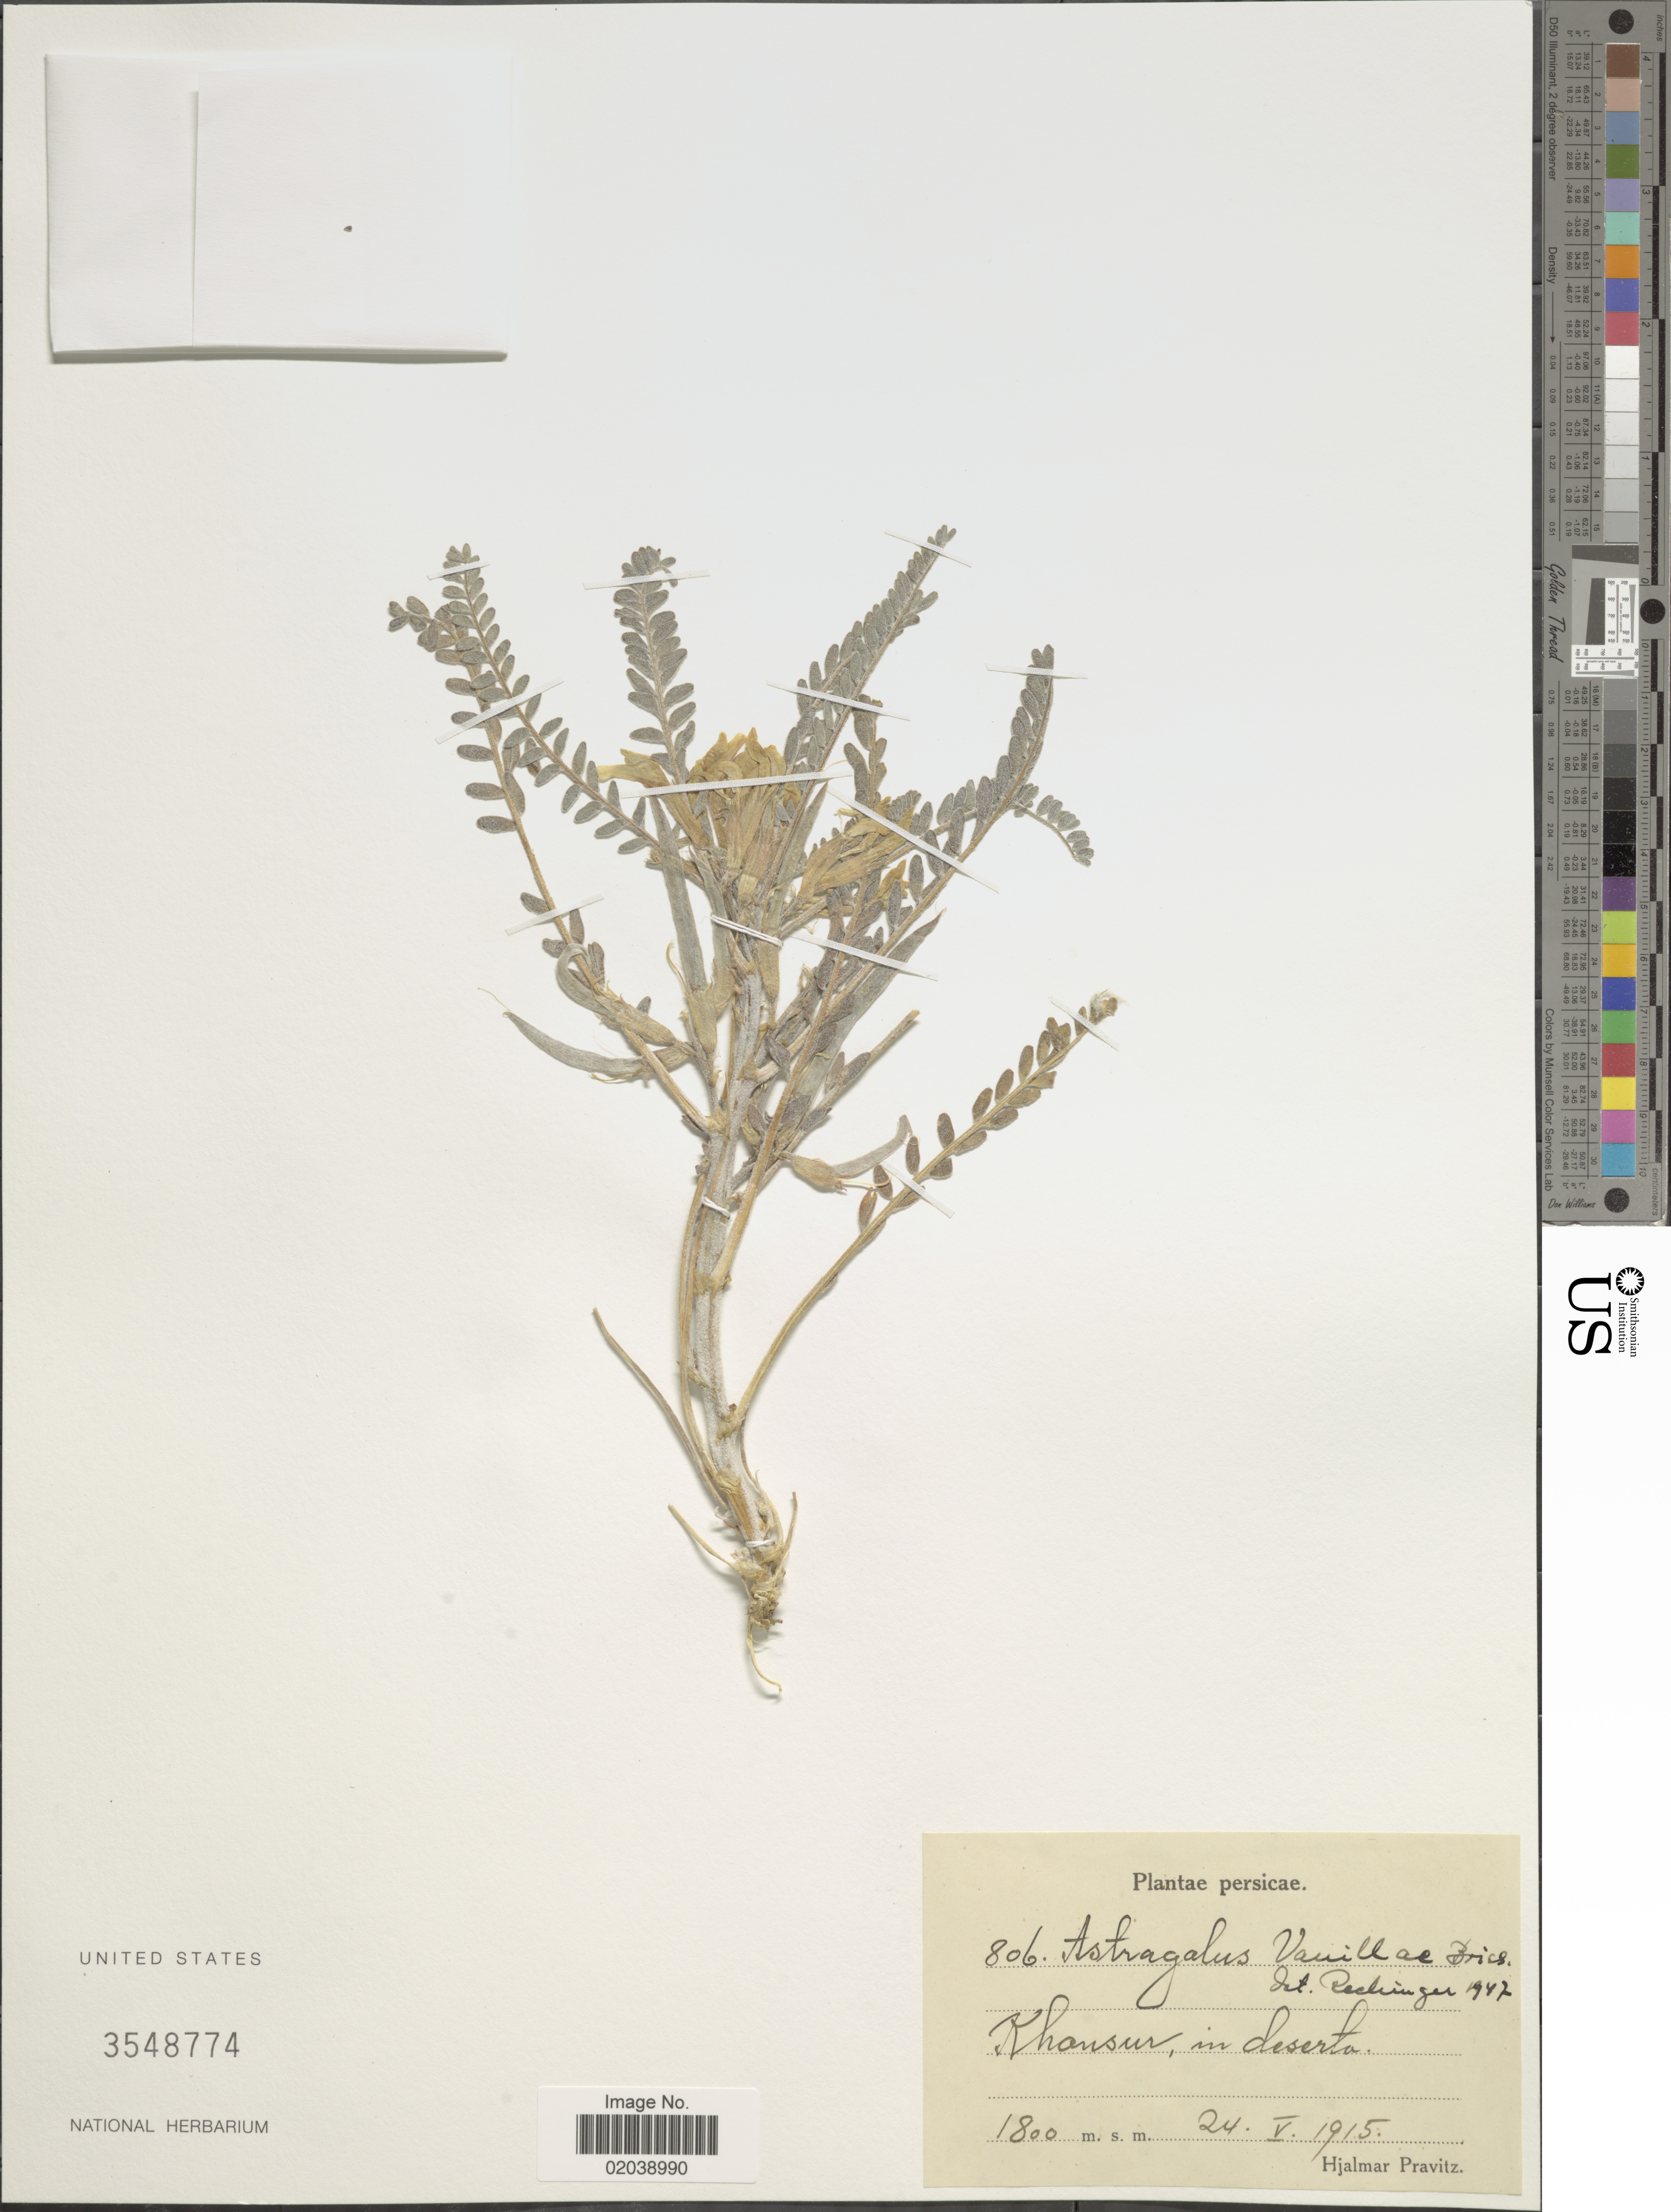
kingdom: Plantae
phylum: Tracheophyta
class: Magnoliopsida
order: Fabales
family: Fabaceae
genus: Astragalus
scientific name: Astragalus vanillae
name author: Boiss.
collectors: H. Pravitz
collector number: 806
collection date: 1915-05-24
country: Iran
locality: Khansur, in desereta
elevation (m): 1800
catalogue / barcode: US 3548774